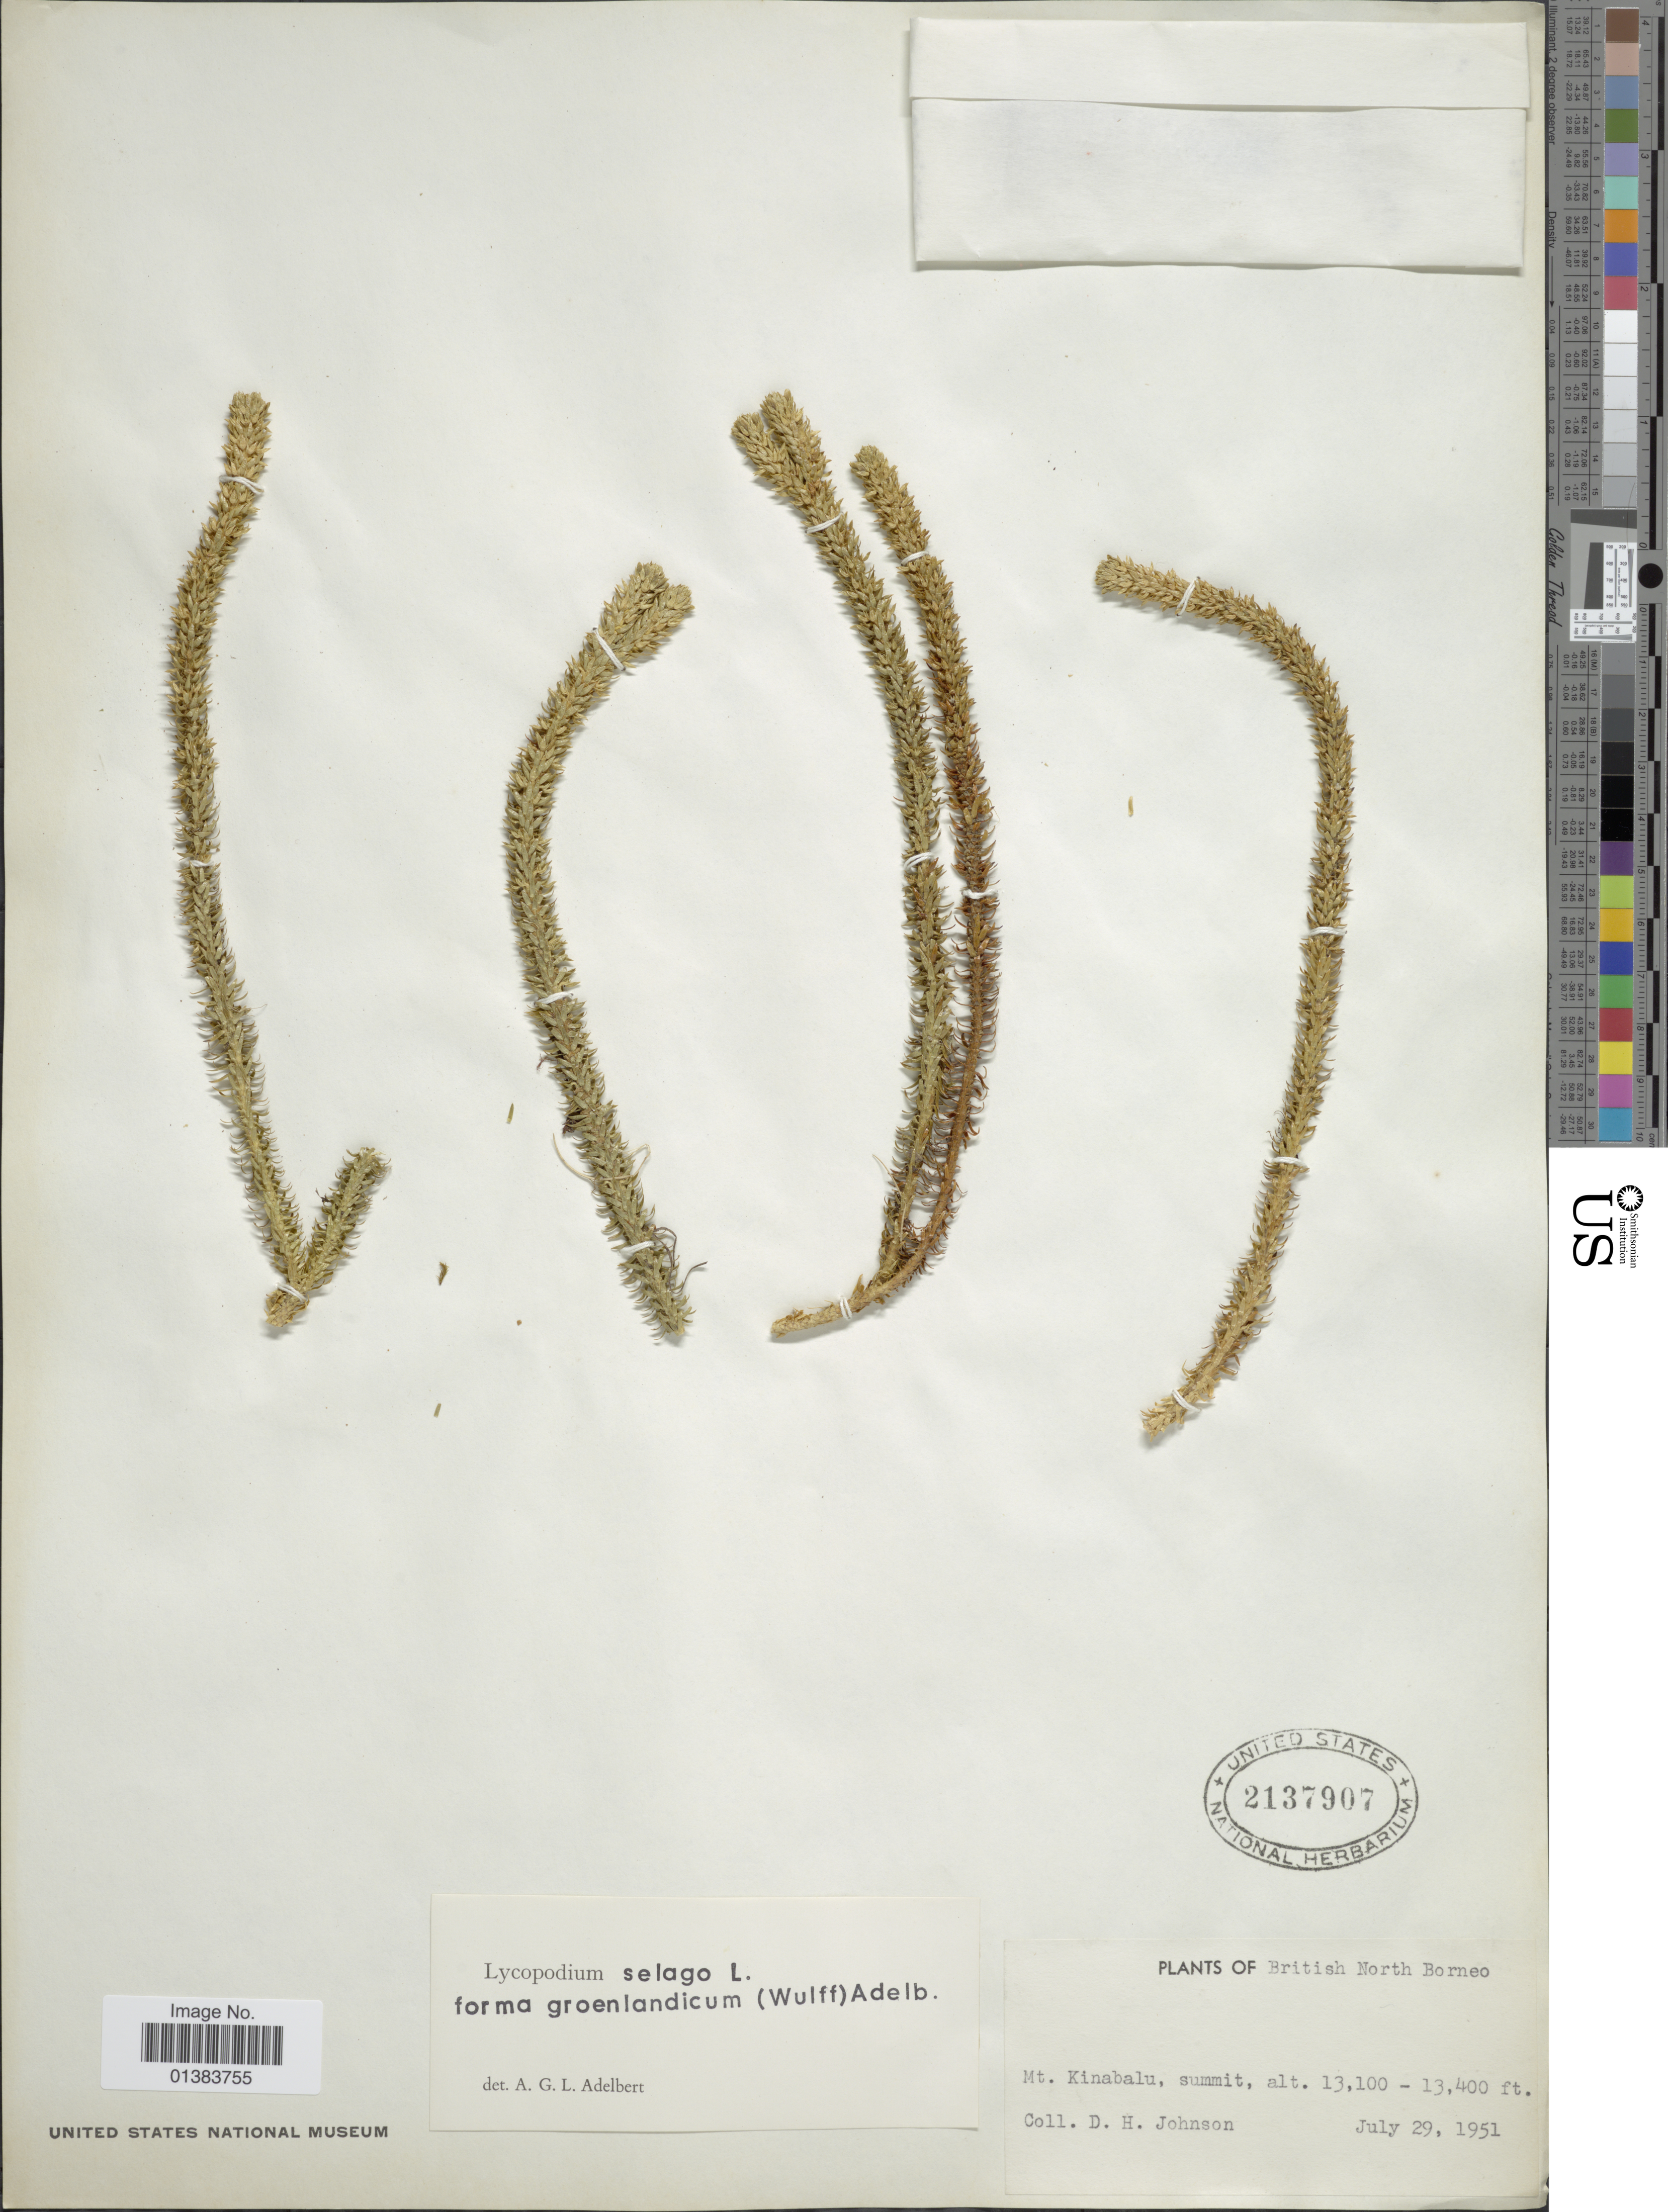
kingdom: Plantae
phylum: Tracheophyta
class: Lycopodiopsida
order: Lycopodiales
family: Lycopodiaceae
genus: Huperzia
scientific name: Huperzia selago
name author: (L.) Bernh. ex Schrank & Mart.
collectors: D.H. Johnson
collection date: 1951-07-29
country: Malaysia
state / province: Sabah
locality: British North Borneo, Mt. Kinabalu, summit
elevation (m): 3993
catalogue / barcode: US 2137907